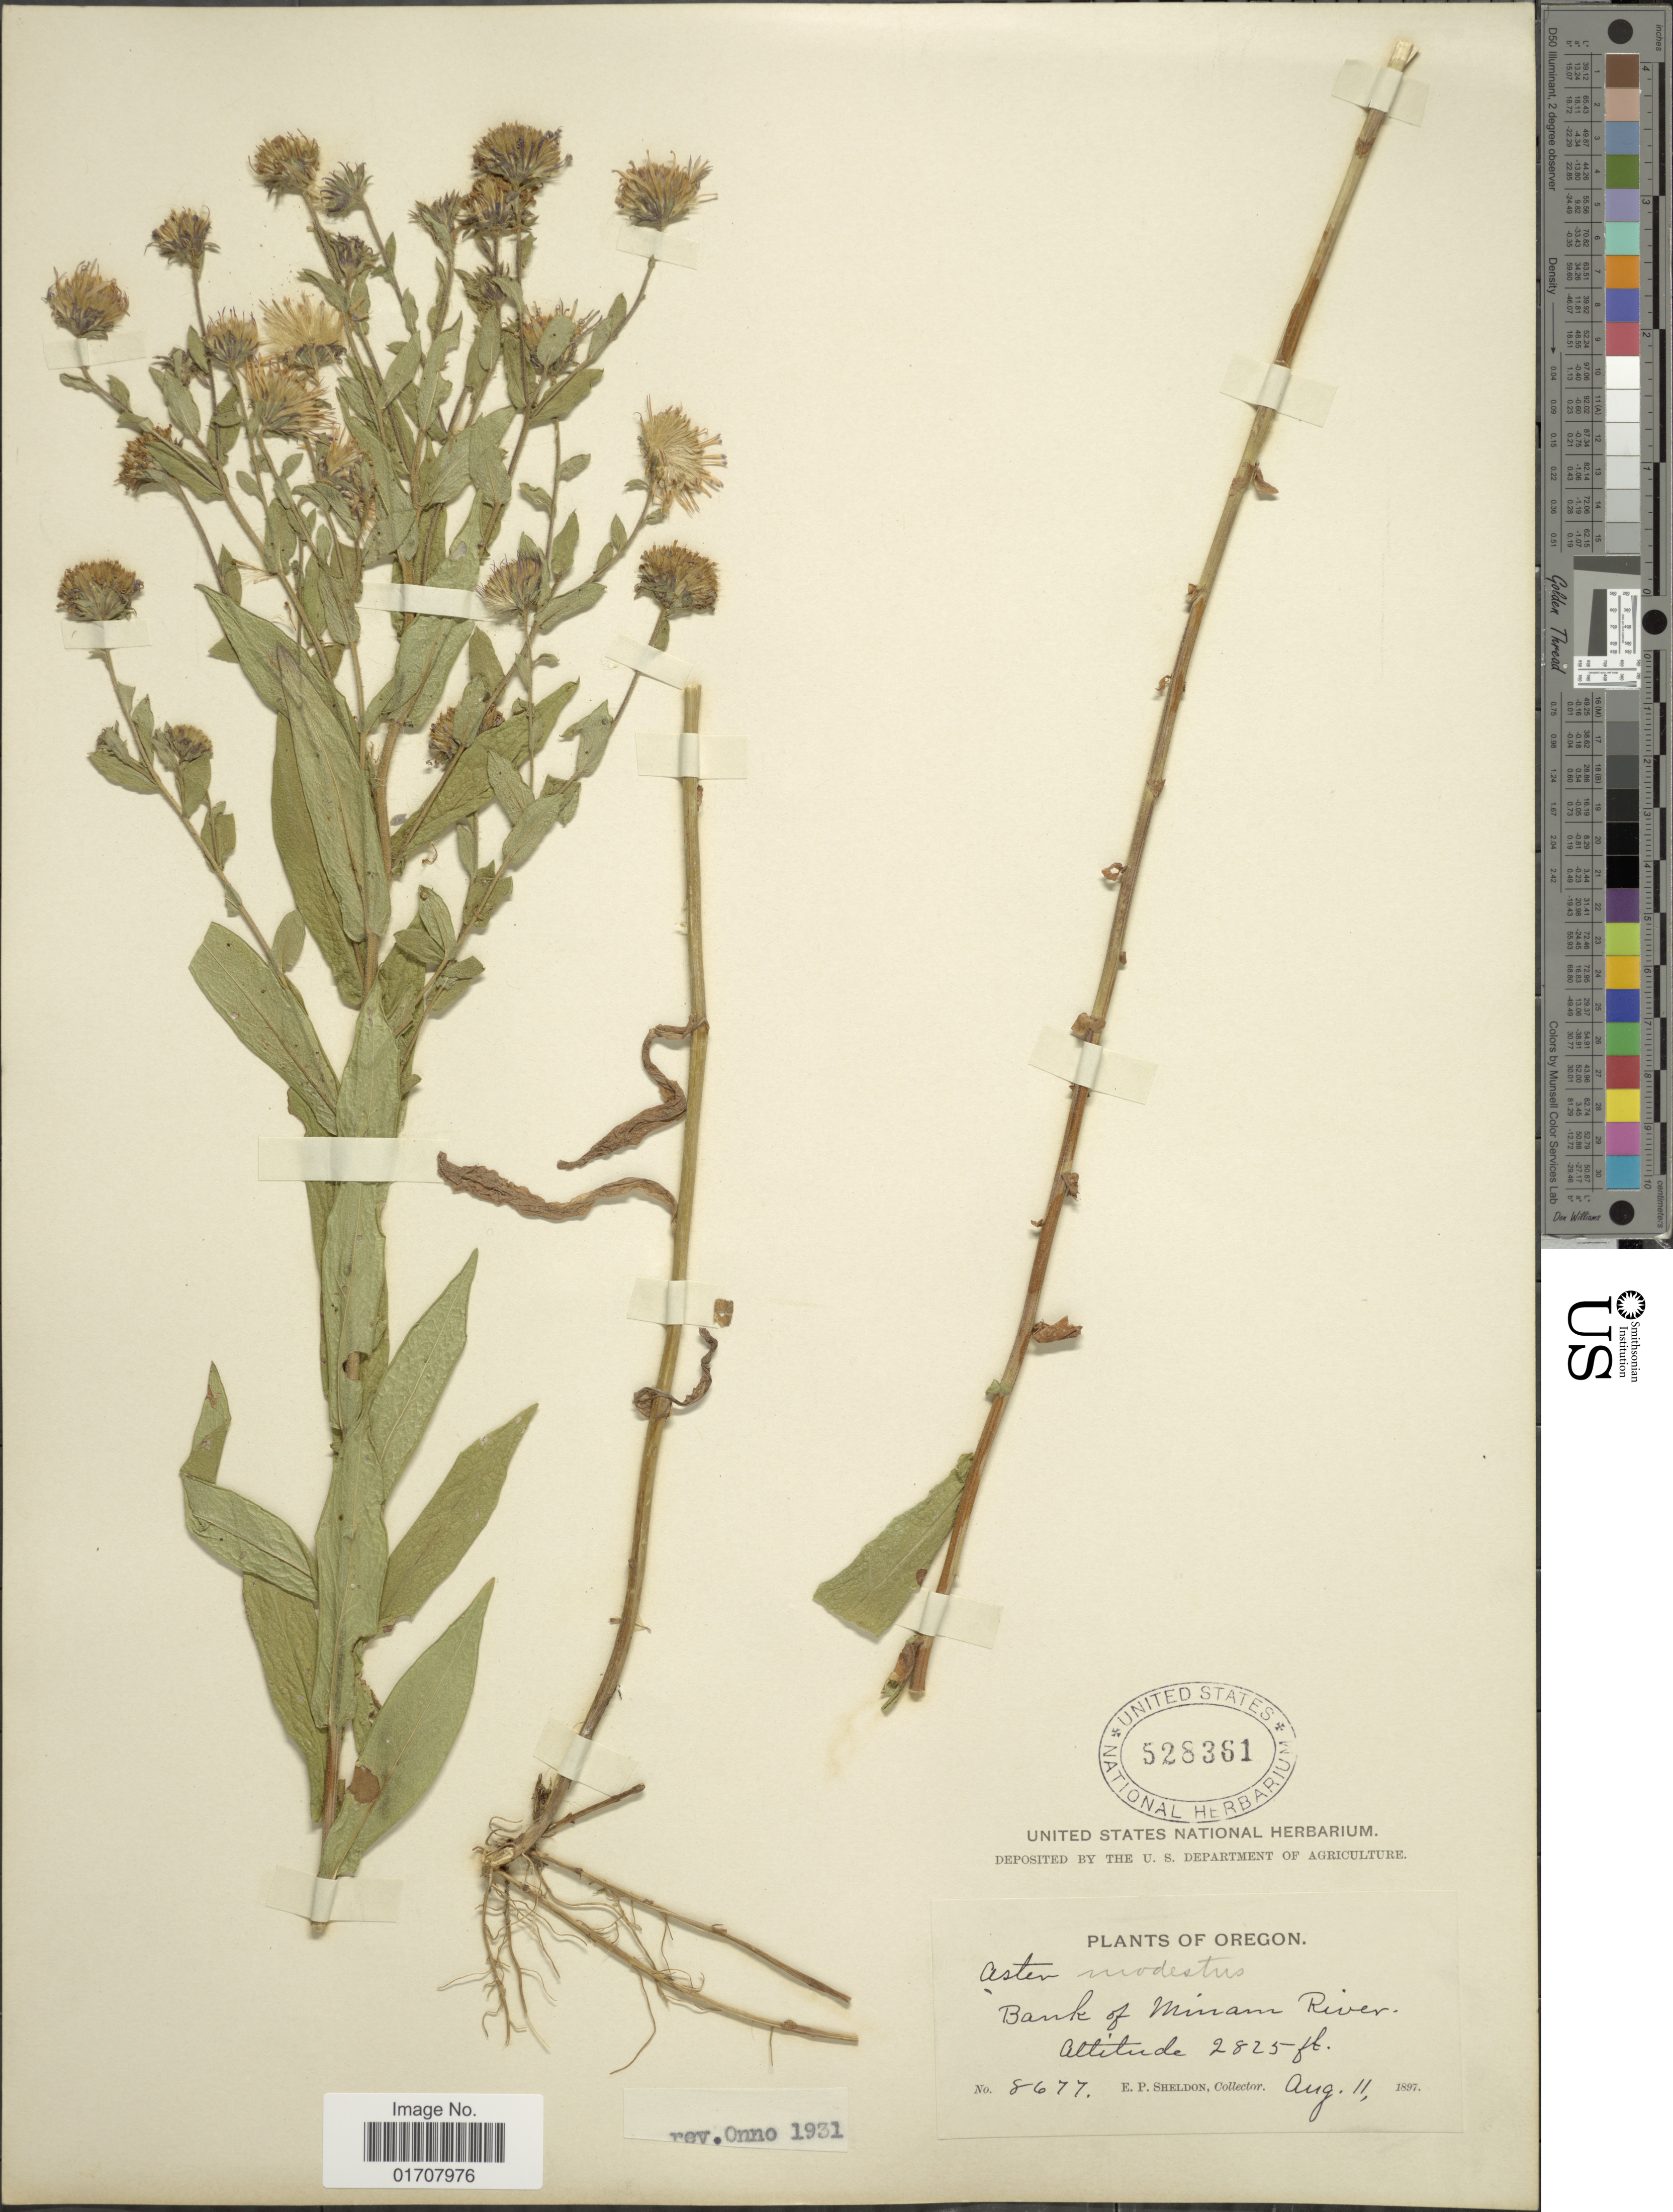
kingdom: Plantae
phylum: Tracheophyta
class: Magnoliopsida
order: Asterales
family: Asteraceae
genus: Canadanthus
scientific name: Canadanthus modestus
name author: (Lindl.) G.L. Nesom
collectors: E. P. Sheldon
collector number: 8677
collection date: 1897-08-11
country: United States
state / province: Oregon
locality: Bank of Minam River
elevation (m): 861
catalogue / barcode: US 528381